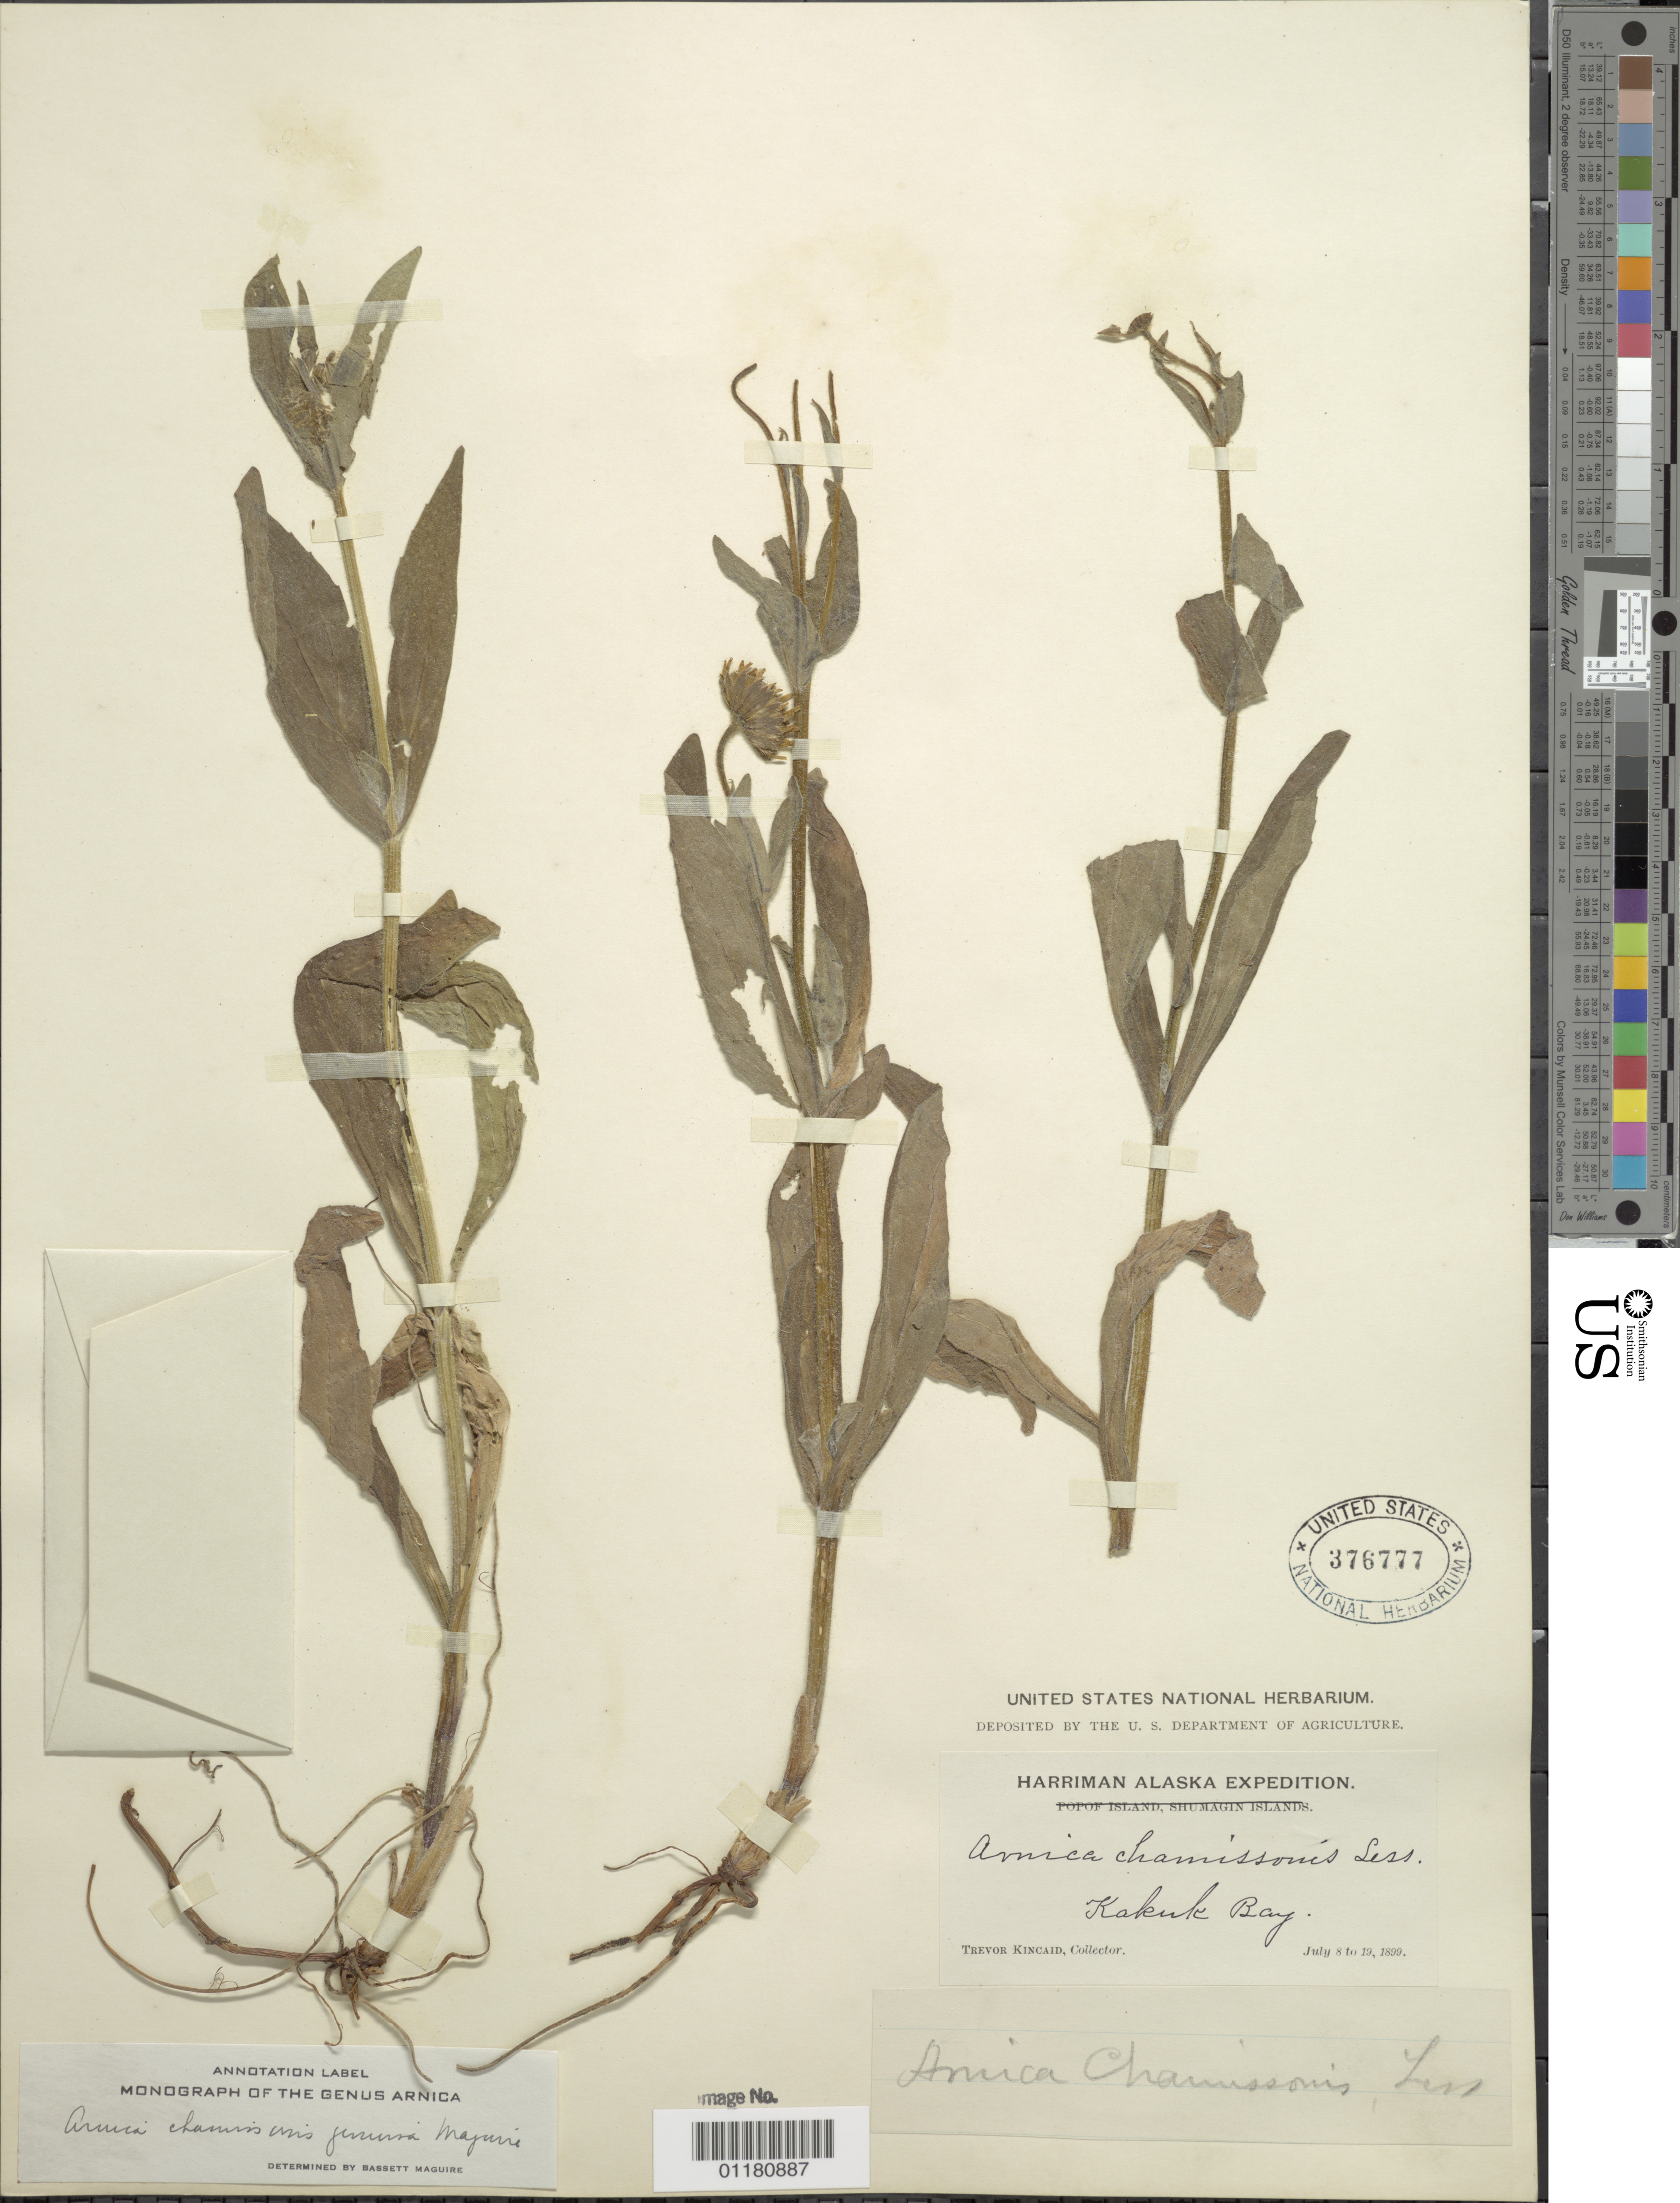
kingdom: Plantae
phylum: Tracheophyta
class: Magnoliopsida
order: Asterales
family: Asteraceae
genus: Arnica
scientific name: Arnica chamissonis subsp. genuina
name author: Maguire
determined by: Maguire, Bassett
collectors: T. C. Kincaid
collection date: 1899-07-08/1899-07-19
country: United States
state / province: Alaska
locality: Kukak [Kakuk] Bay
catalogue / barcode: US 376777